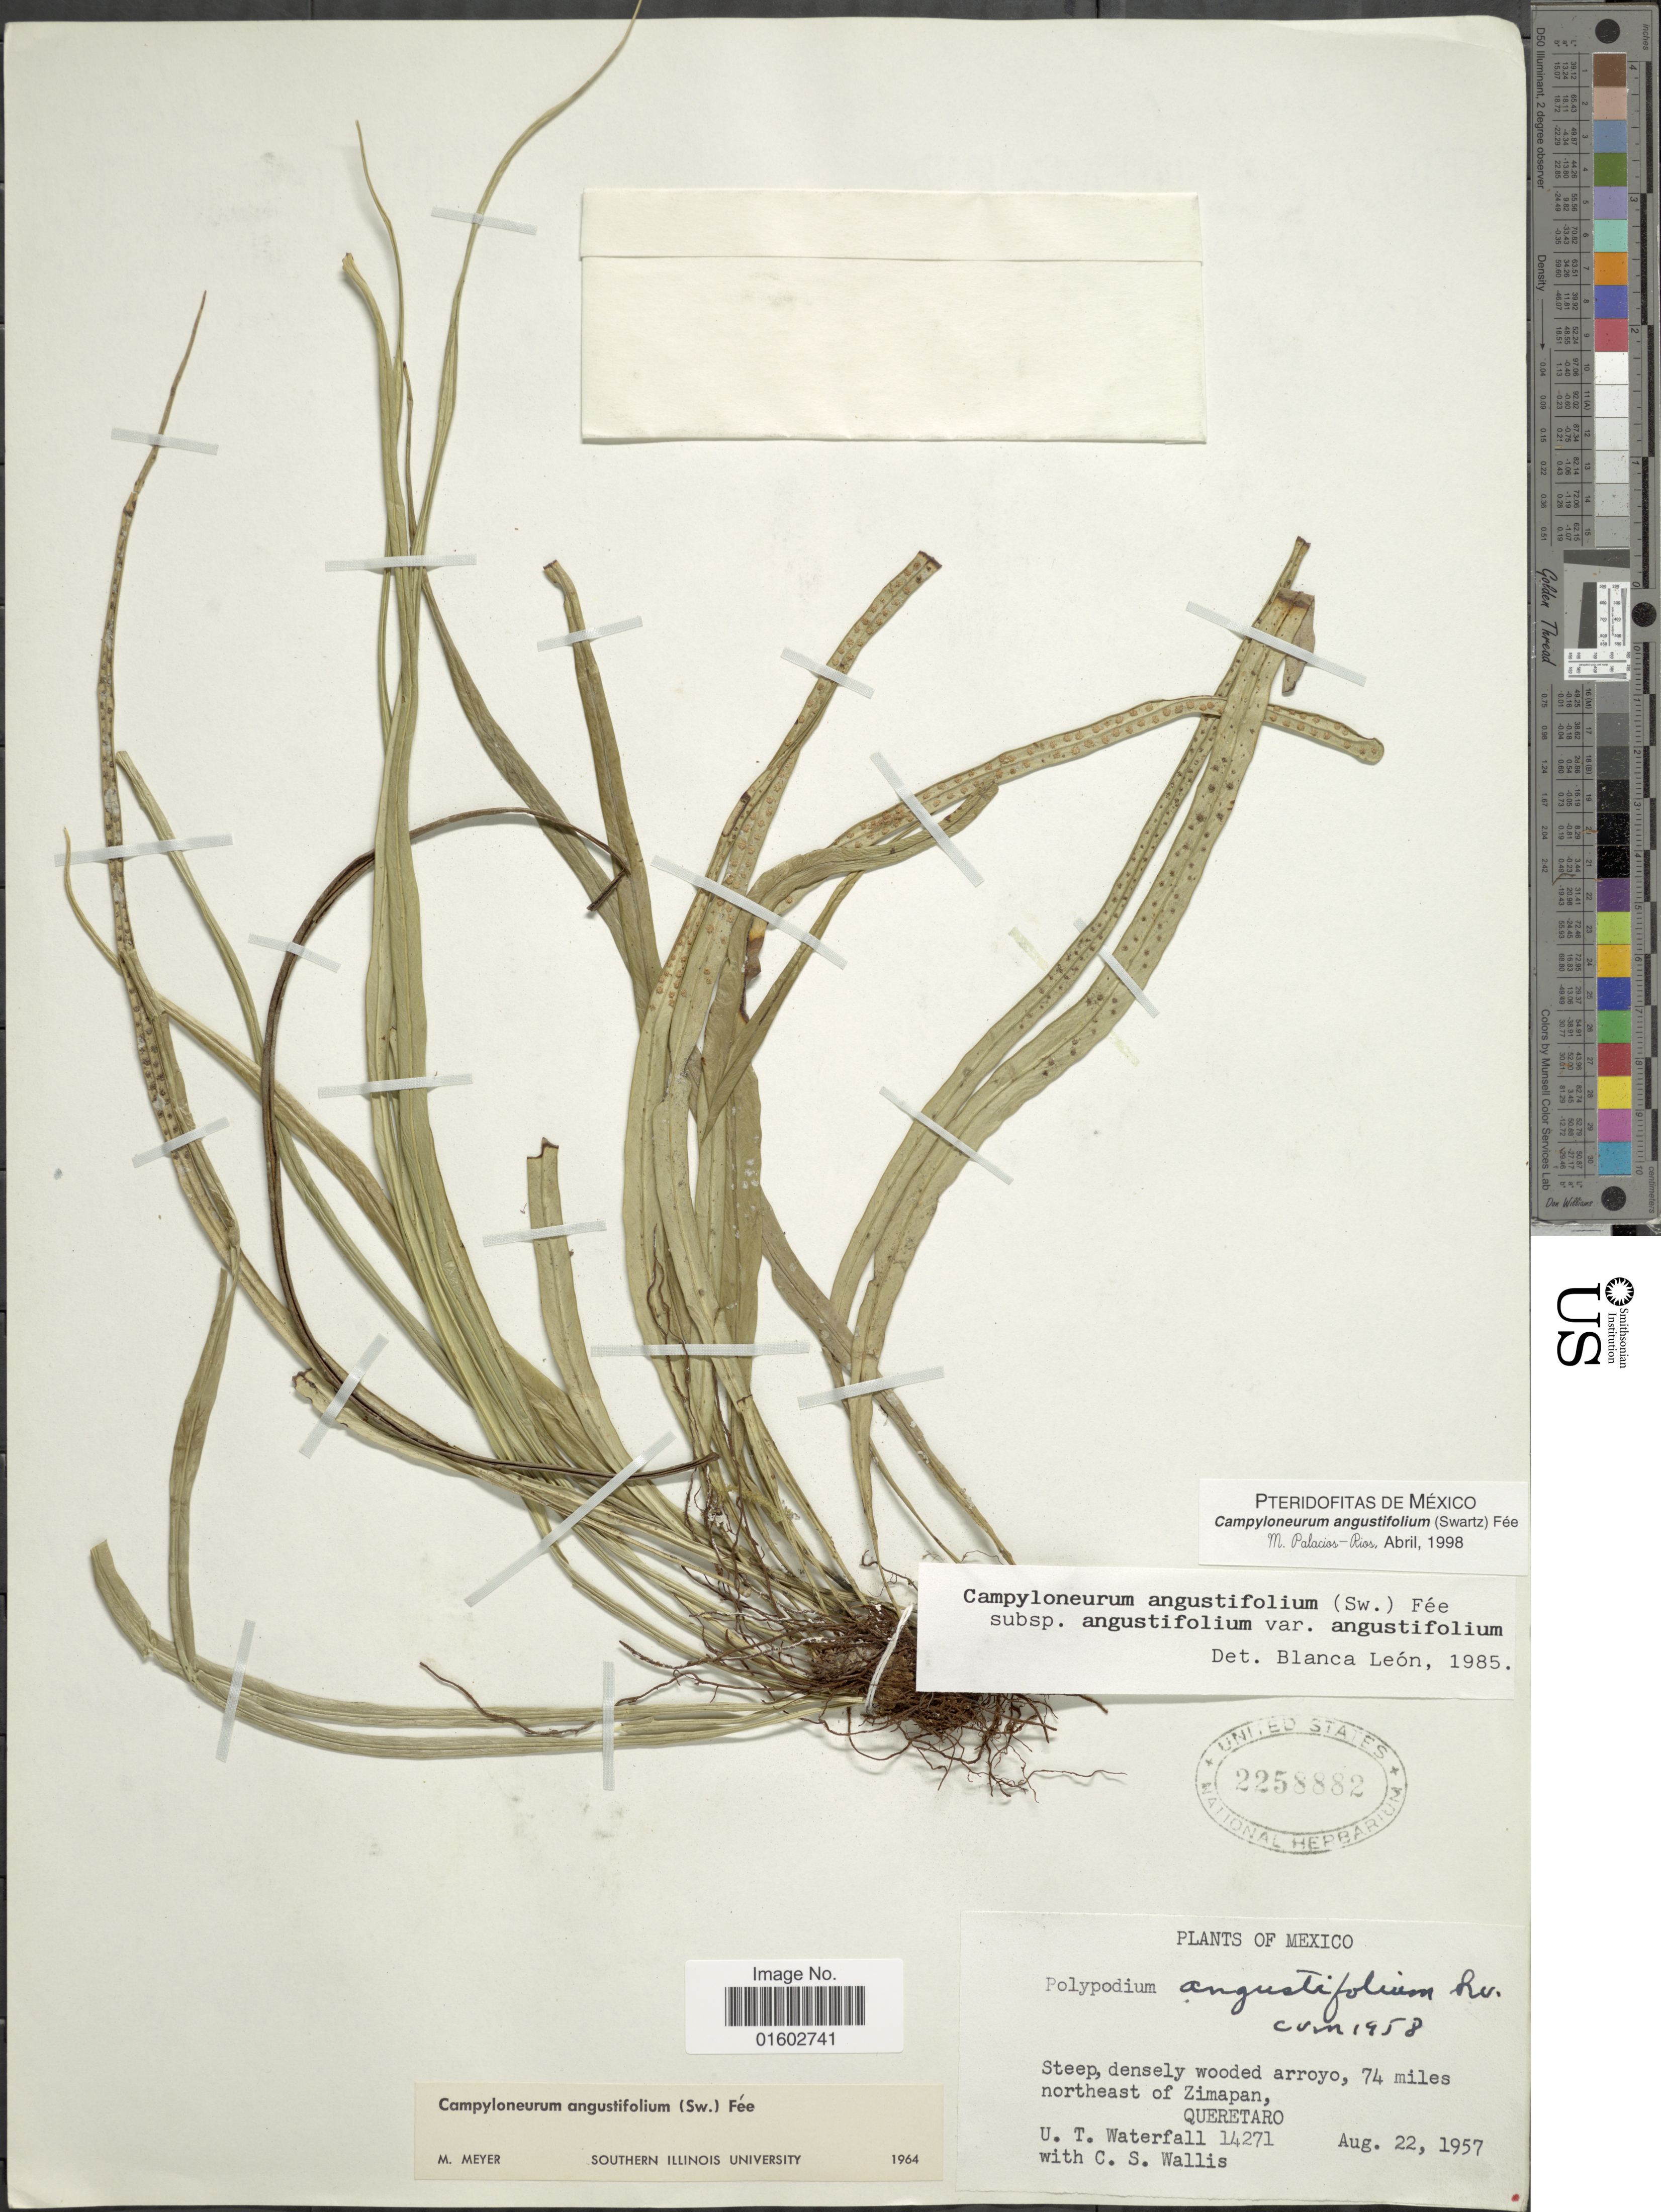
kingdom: Plantae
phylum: Tracheophyta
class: Polypodiopsida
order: Polypodiales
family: Polypodiaceae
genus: Campyloneurum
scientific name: Campyloneurum angustifolium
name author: (Sw.) Fée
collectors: U. T. Waterfall & C. S. Wallis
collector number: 14271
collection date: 1957-08-22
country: Mexico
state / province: Querétaro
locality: Steep, densely wooded arroyo, 74 miles northeast of Zimapan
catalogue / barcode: US 2258882